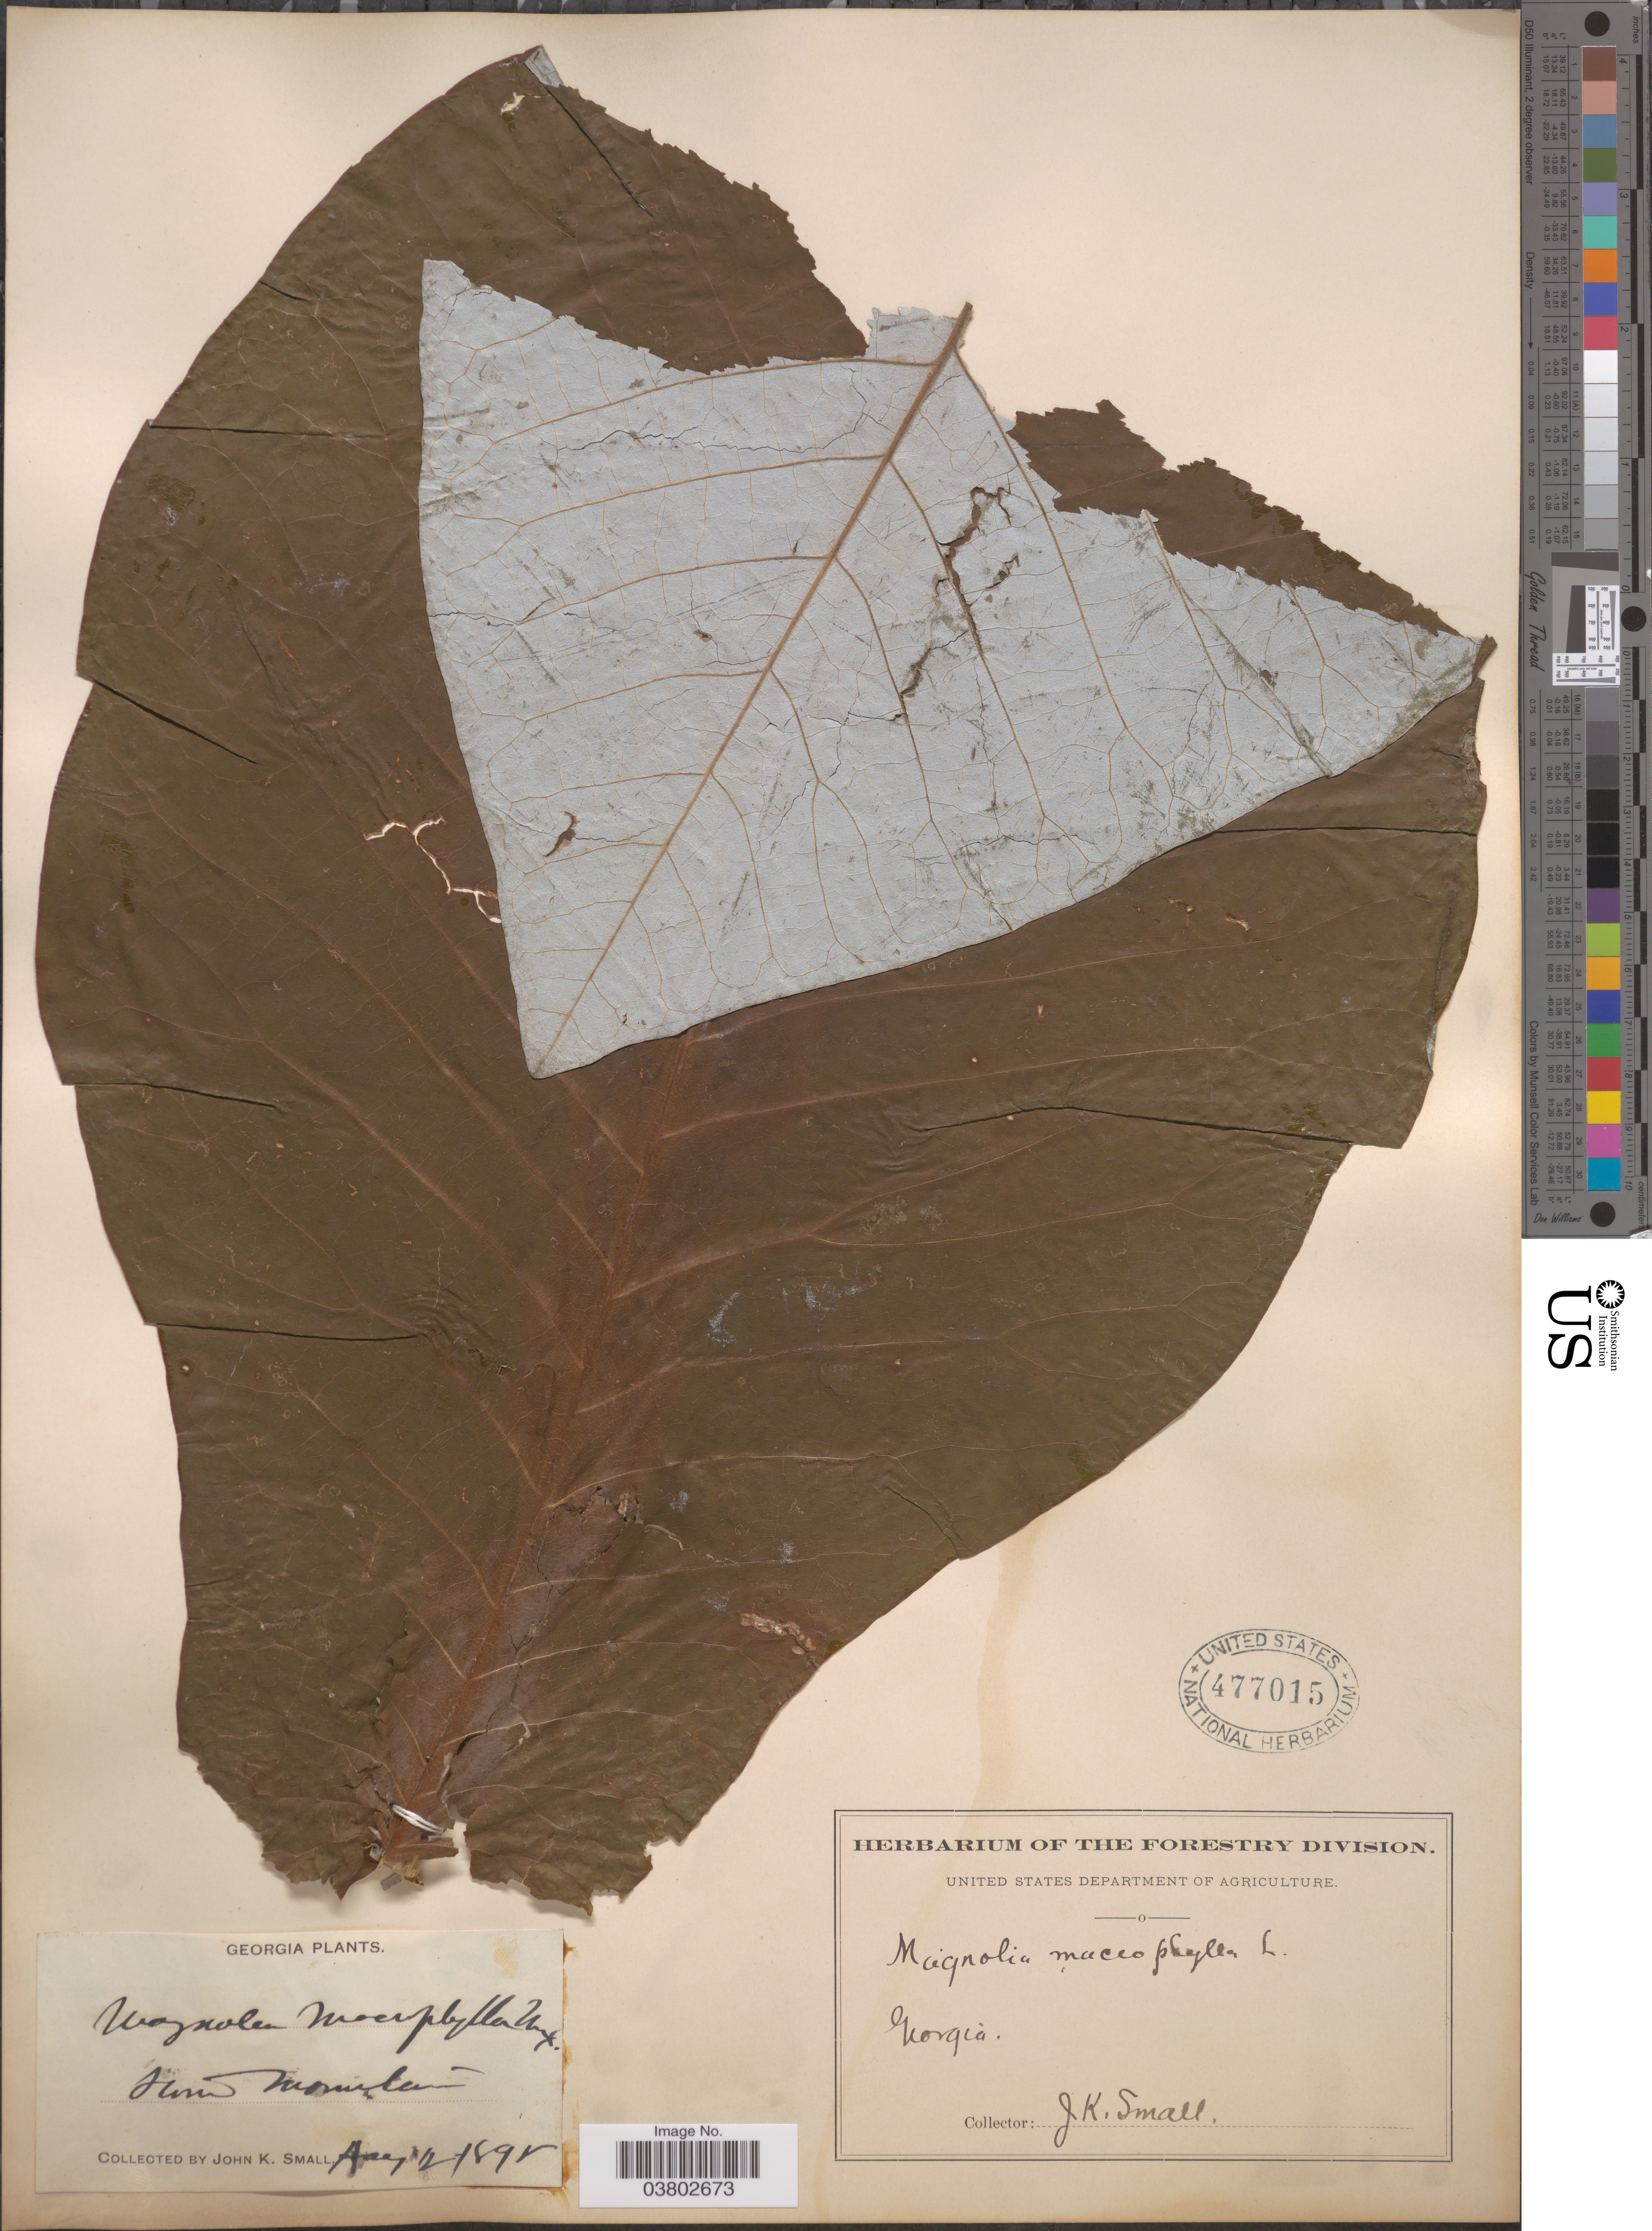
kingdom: Plantae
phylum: Tracheophyta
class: Magnoliopsida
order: Magnoliales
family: Magnoliaceae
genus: Magnolia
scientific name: Magnolia macrophylla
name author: Michx.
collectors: J. K. Small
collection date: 1892-08-12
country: United States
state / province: Georgia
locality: Stone Mountain.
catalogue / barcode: US 477015